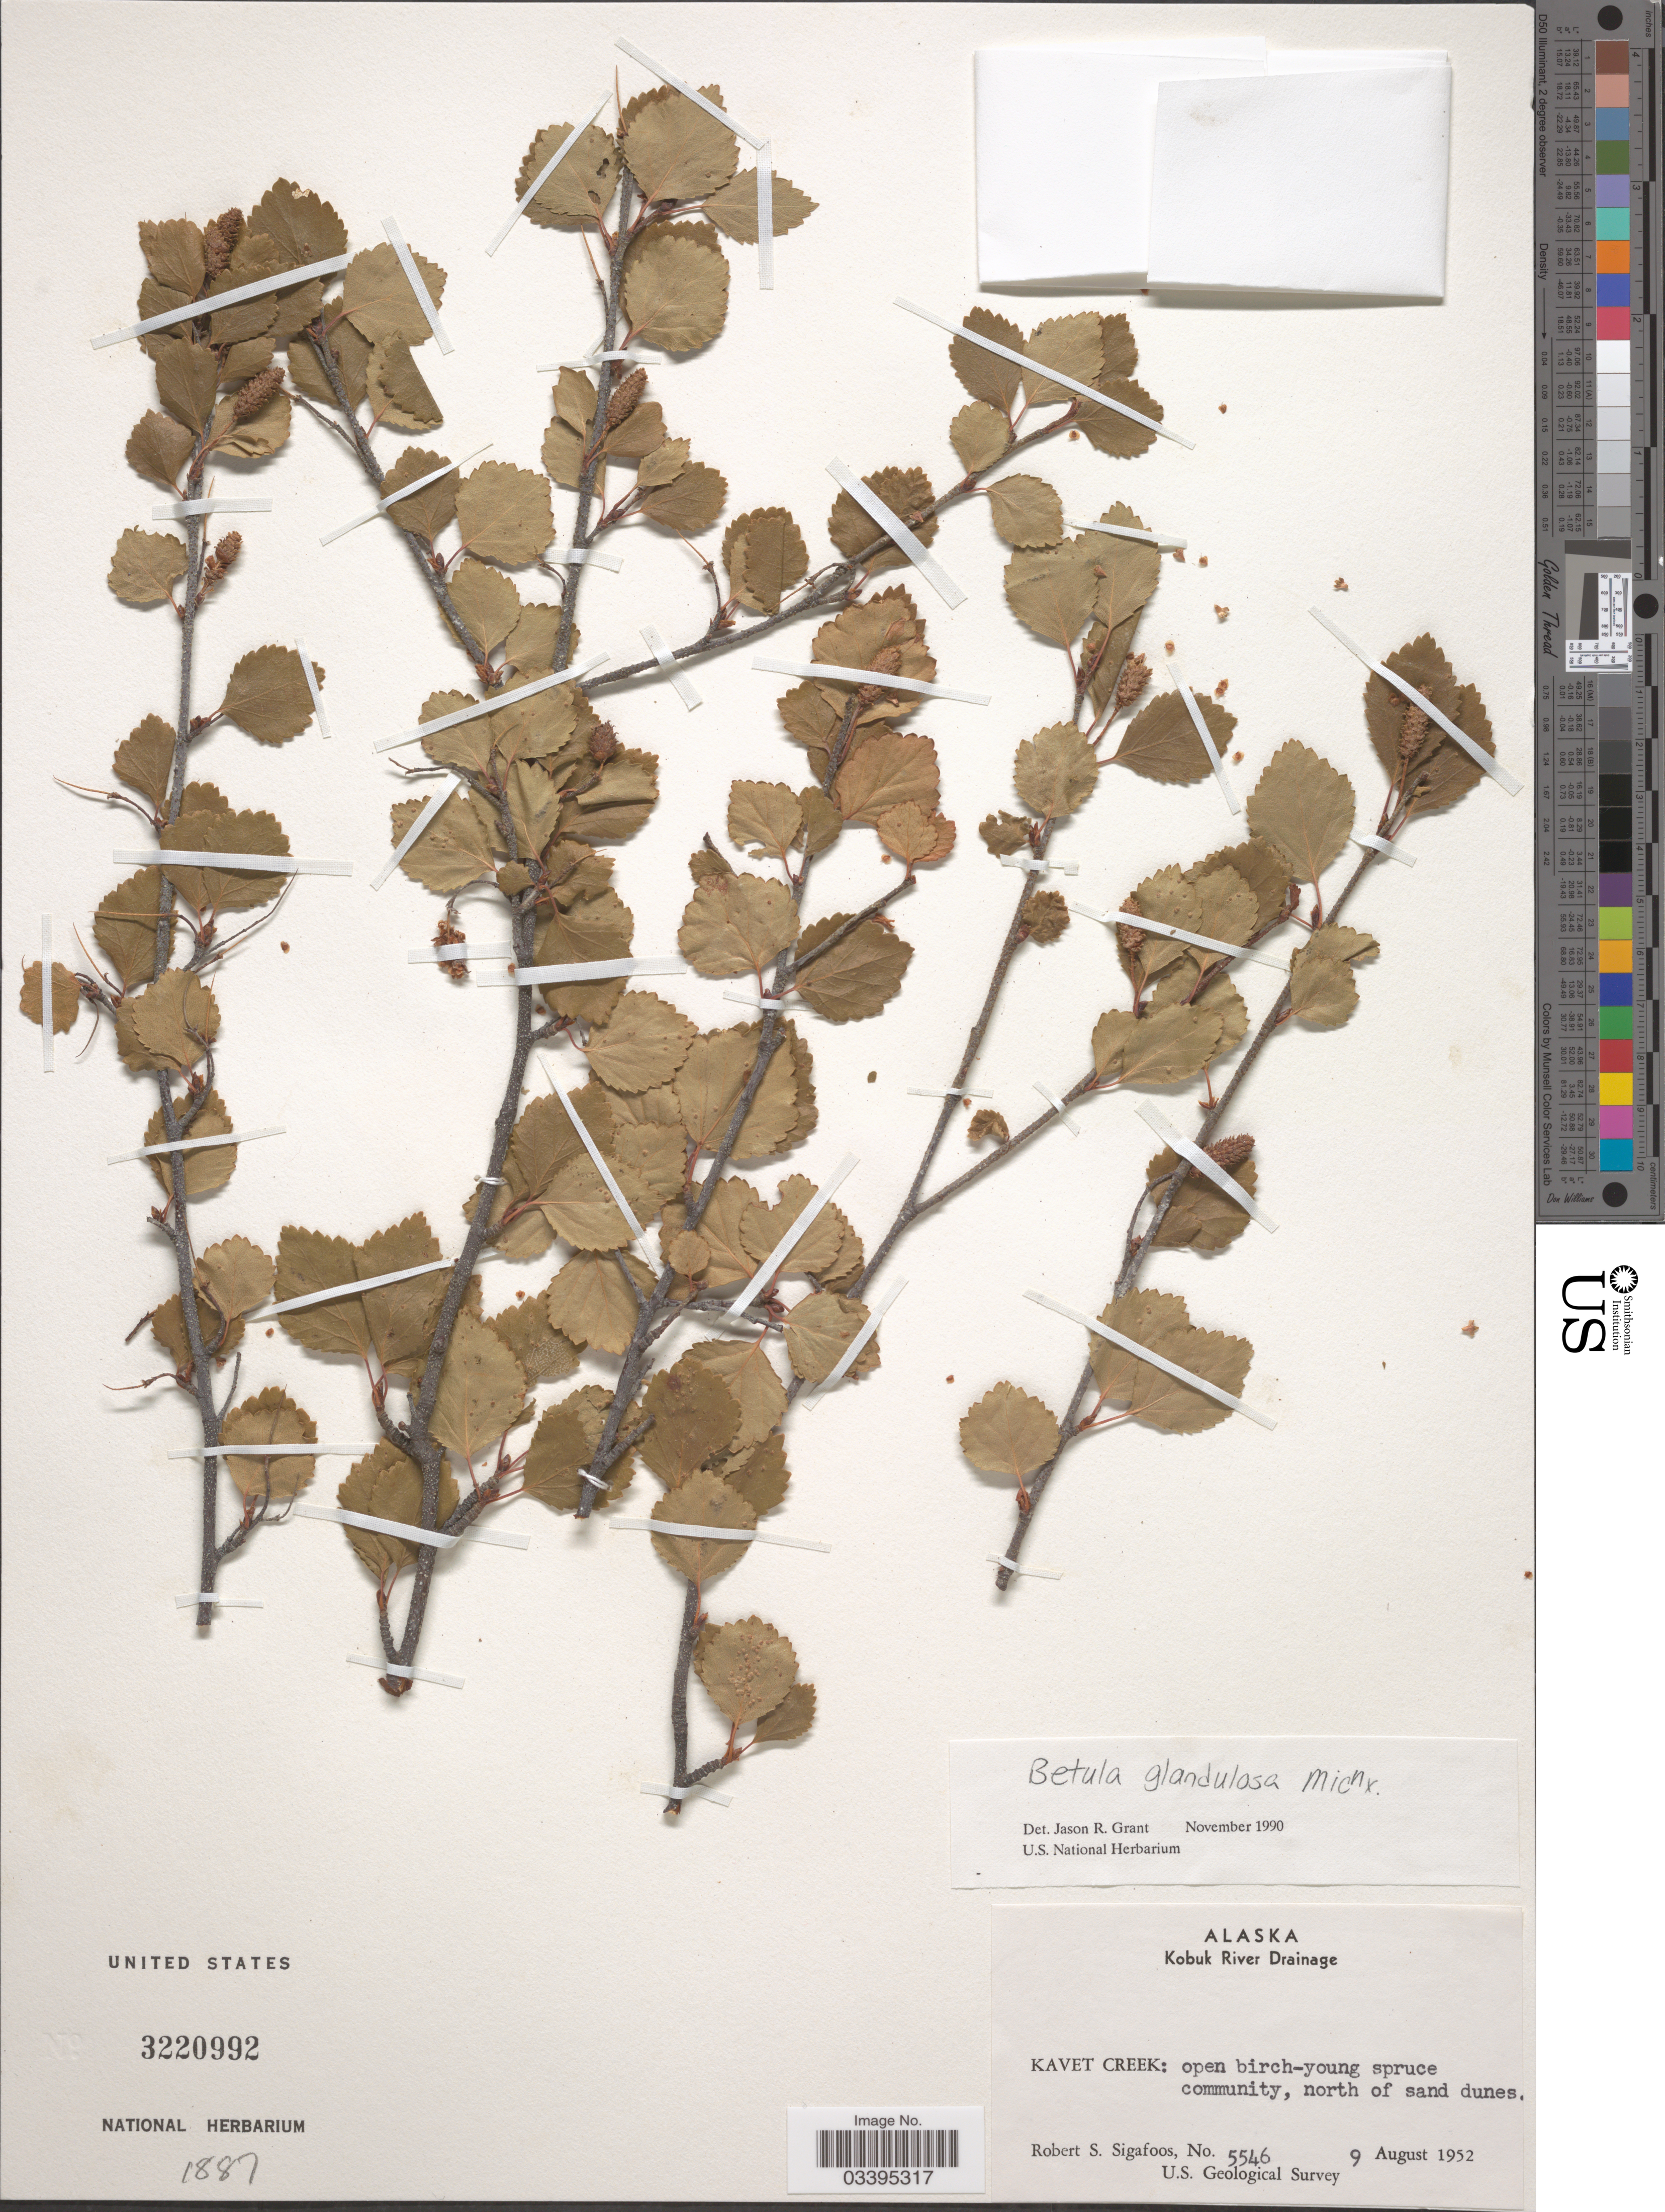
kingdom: Plantae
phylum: Tracheophyta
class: Magnoliopsida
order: Fagales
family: Betulaceae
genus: Betula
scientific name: Betula glandulosa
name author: Michx.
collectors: R. Sigafoos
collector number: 5546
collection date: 1952-08-09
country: United States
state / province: Alaska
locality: Kobuk River Drainage. Kavet Creek: open birch-young spruce community, north of sand dunes.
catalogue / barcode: US 3220992